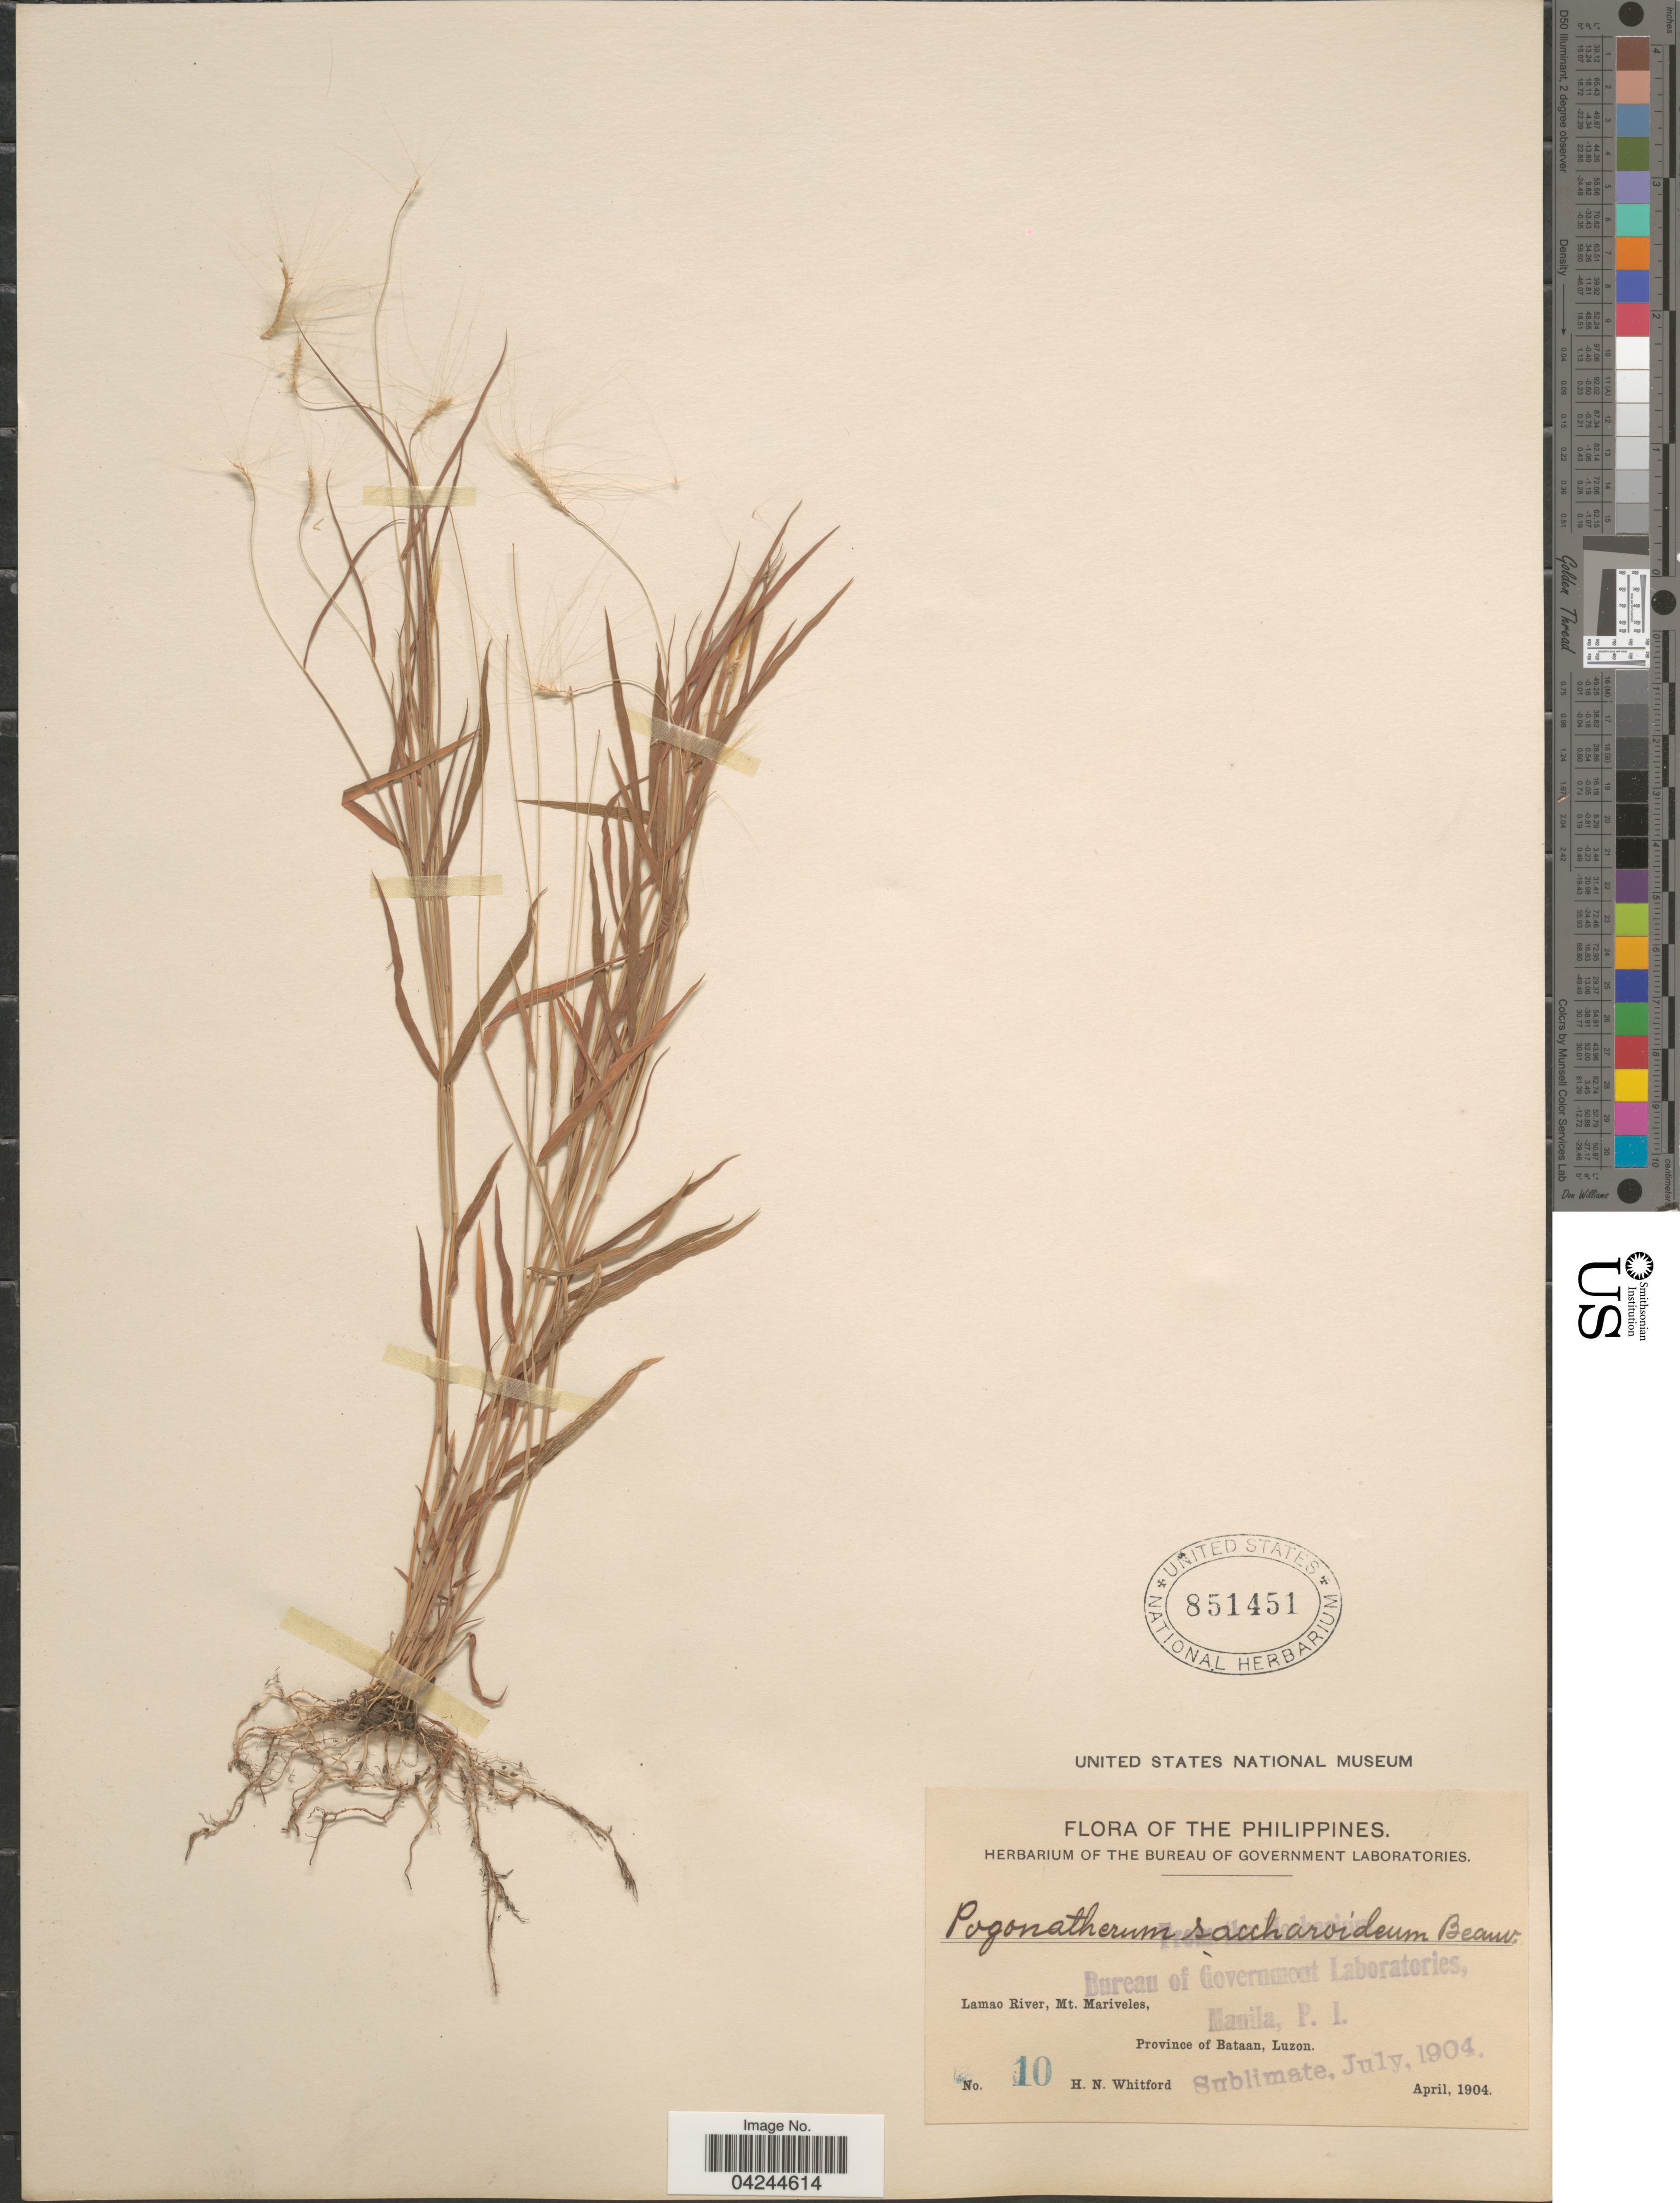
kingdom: Plantae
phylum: Tracheophyta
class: Liliopsida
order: Poales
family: Poaceae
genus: Pogonatherum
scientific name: Pogonatherum crinitum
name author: (Thunb.) Kunth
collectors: H. N. Whitford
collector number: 10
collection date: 1904-04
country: Philippines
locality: Lamao River, Mt. Mariveles, Province of Bataan, Luzon.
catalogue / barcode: US 851451